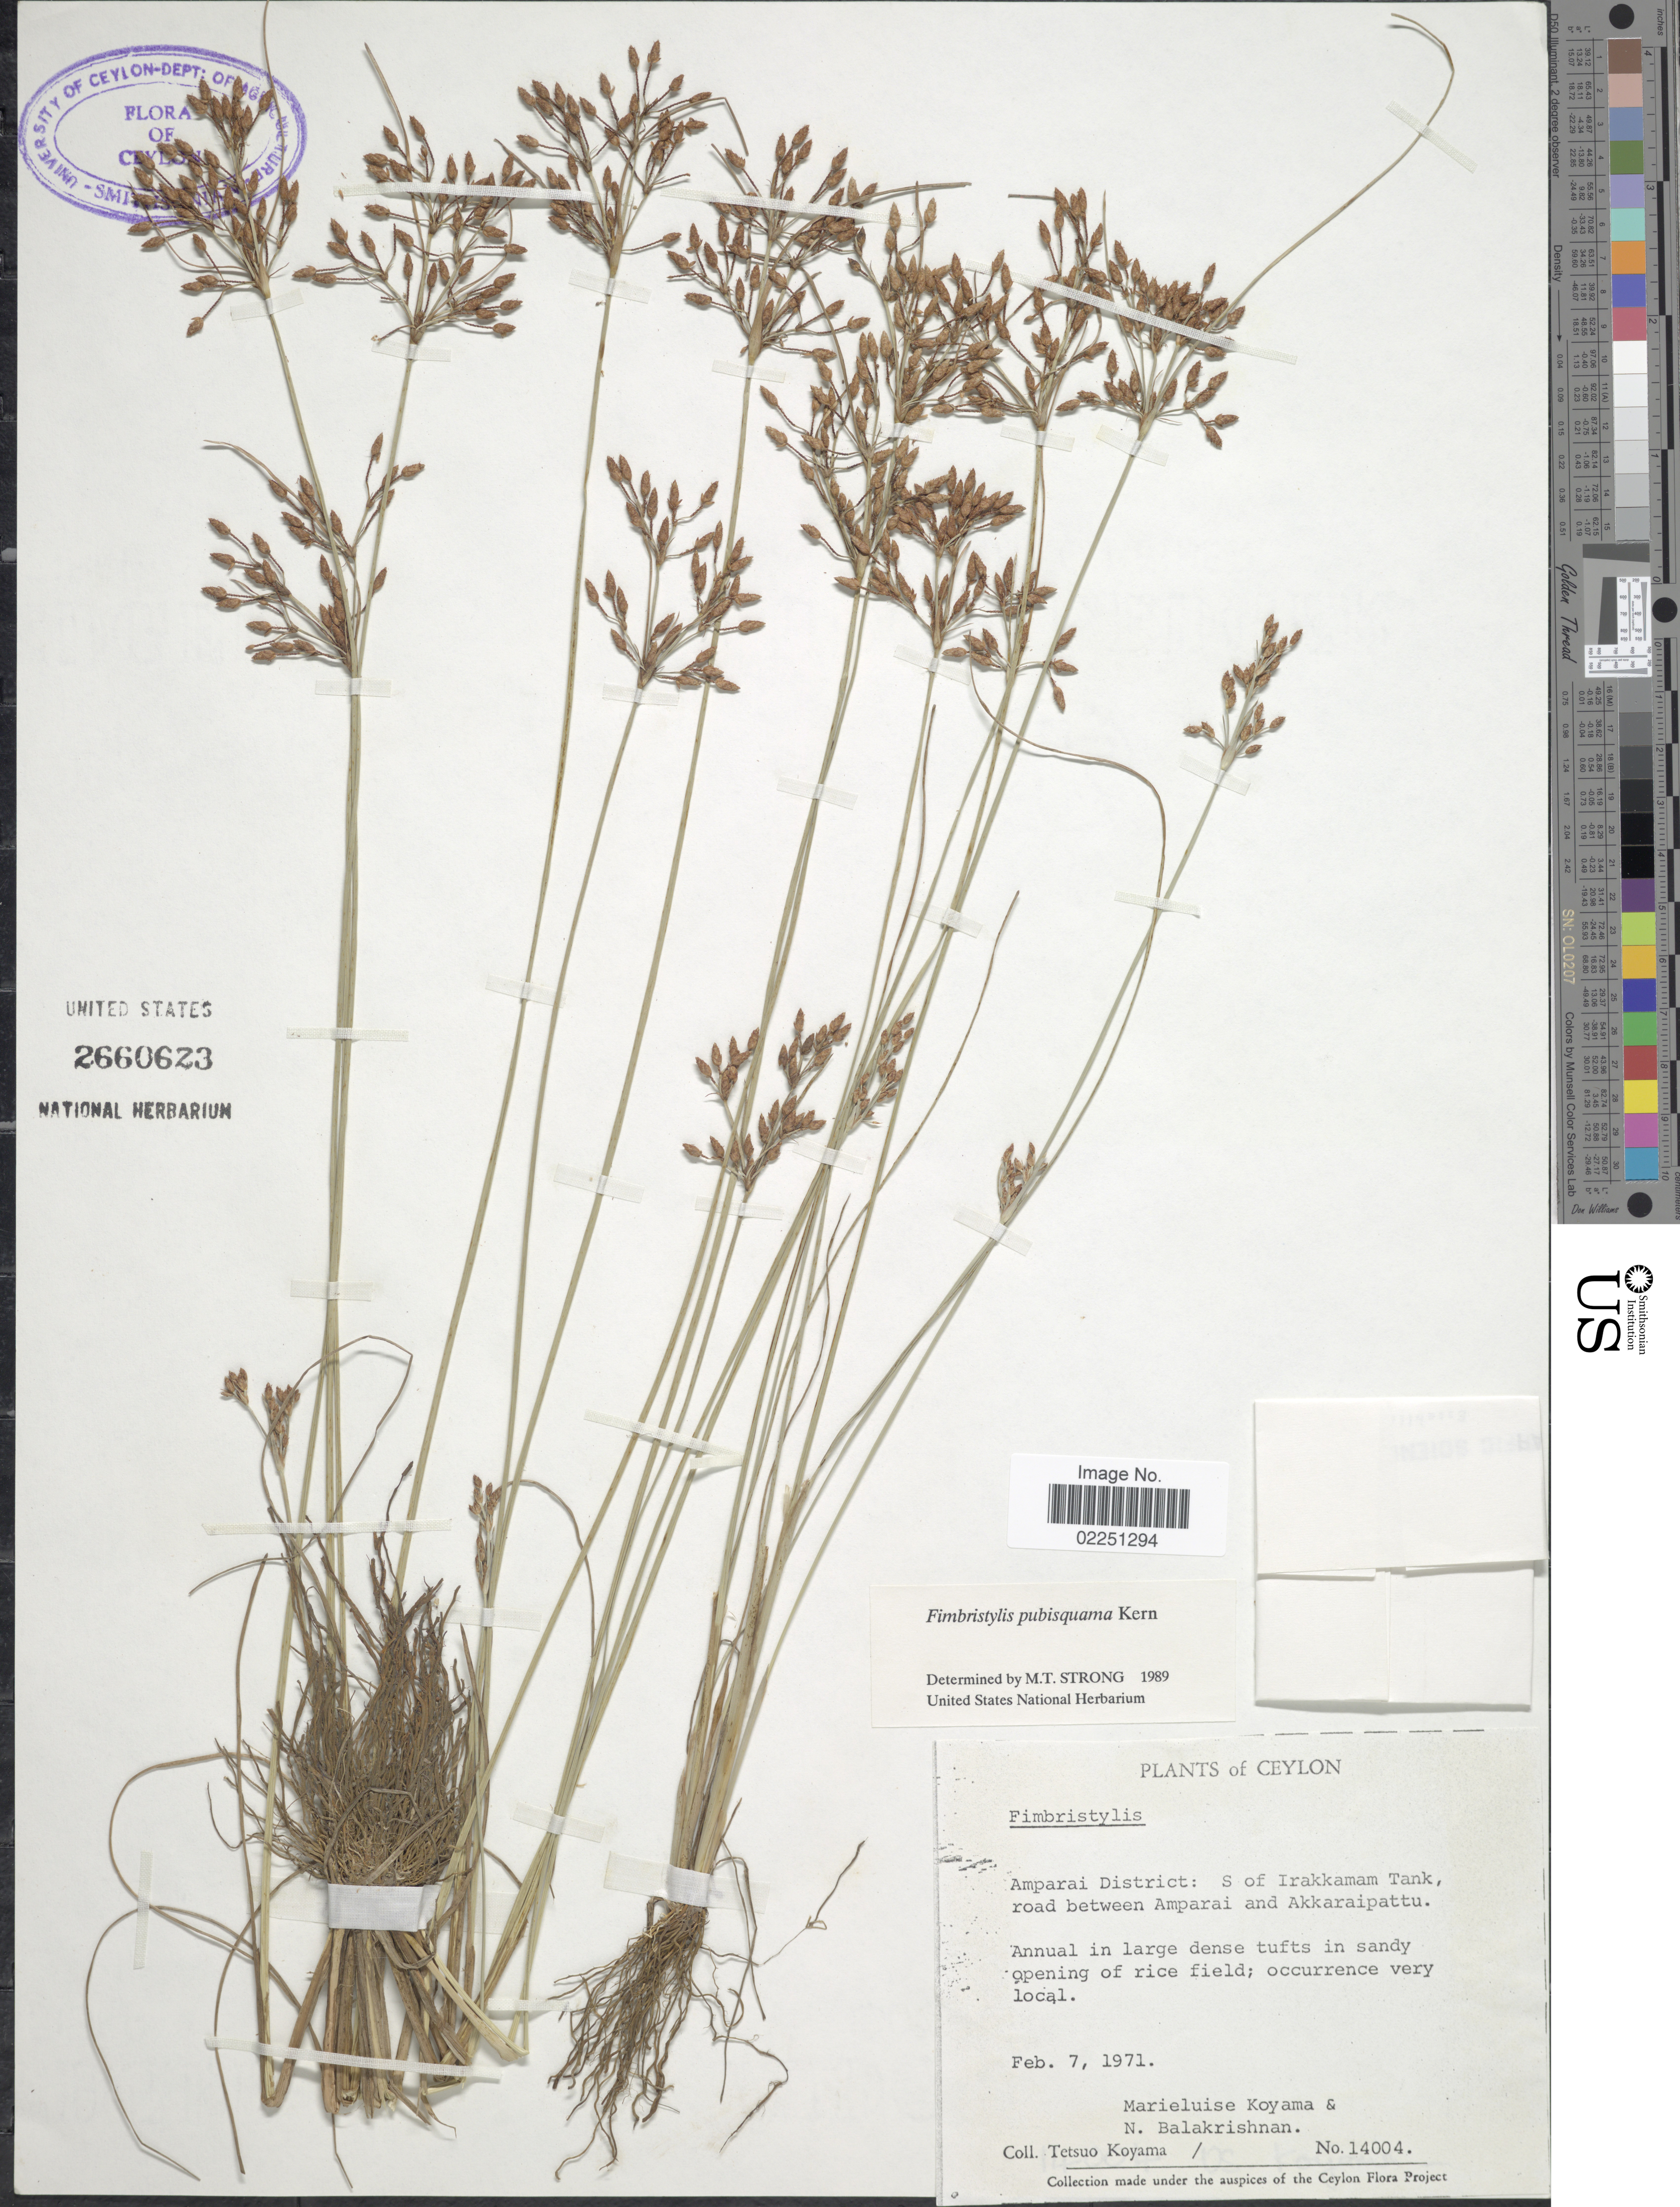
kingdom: Plantae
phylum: Tracheophyta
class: Liliopsida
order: Poales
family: Cyperaceae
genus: Fimbristylis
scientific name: Fimbristylis pubisquama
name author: J. Kern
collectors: T. Koyama, M. Koyama & N. Balakrishnan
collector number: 14004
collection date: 1971-02-07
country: Sri Lanka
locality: Ceylon. Amparai District: S of Irakkamam Tank, road between Amparai and Akkaraipattu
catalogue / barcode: US 2660623